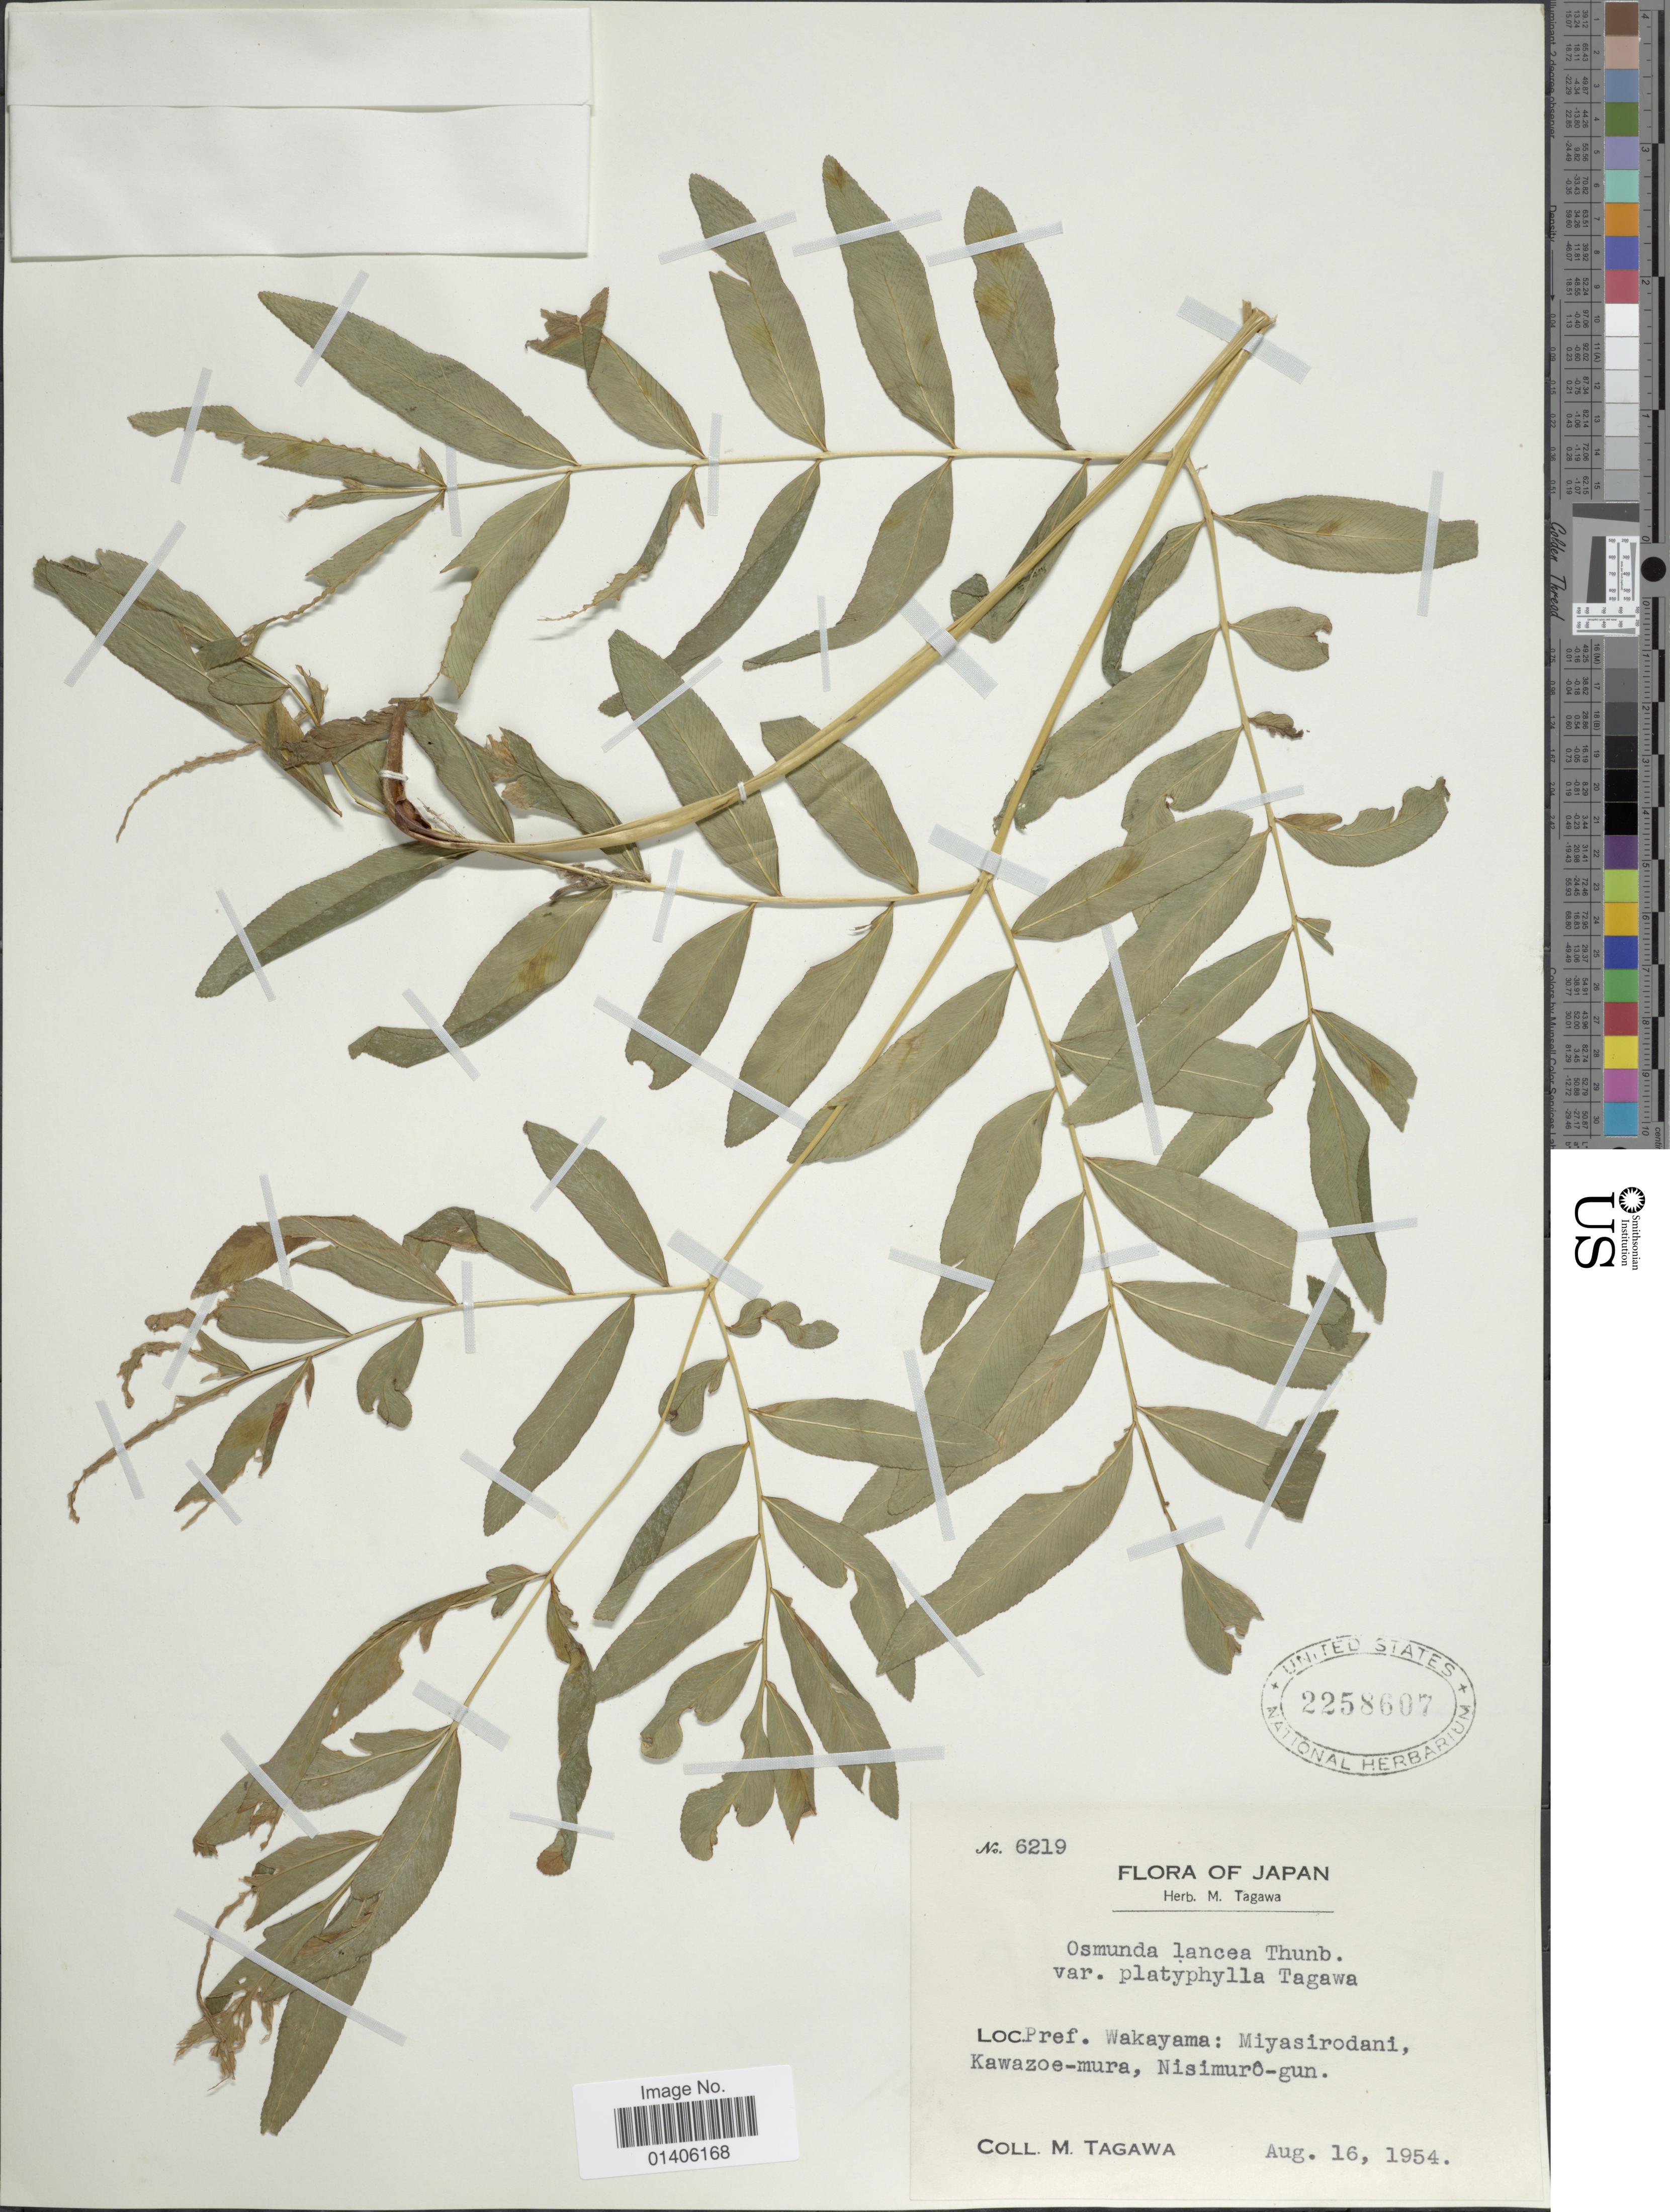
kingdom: Plantae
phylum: Tracheophyta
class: Polypodiopsida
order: Osmundales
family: Osmundaceae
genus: Osmunda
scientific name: Osmunda lancea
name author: Thunb.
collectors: M. Tagawa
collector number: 6219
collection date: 1954-08-16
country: Japan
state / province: Wakayama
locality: Pref. Wakayama: Miyasirodani, Kawazoe-mura, Nisimurô-gun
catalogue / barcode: US 2258607